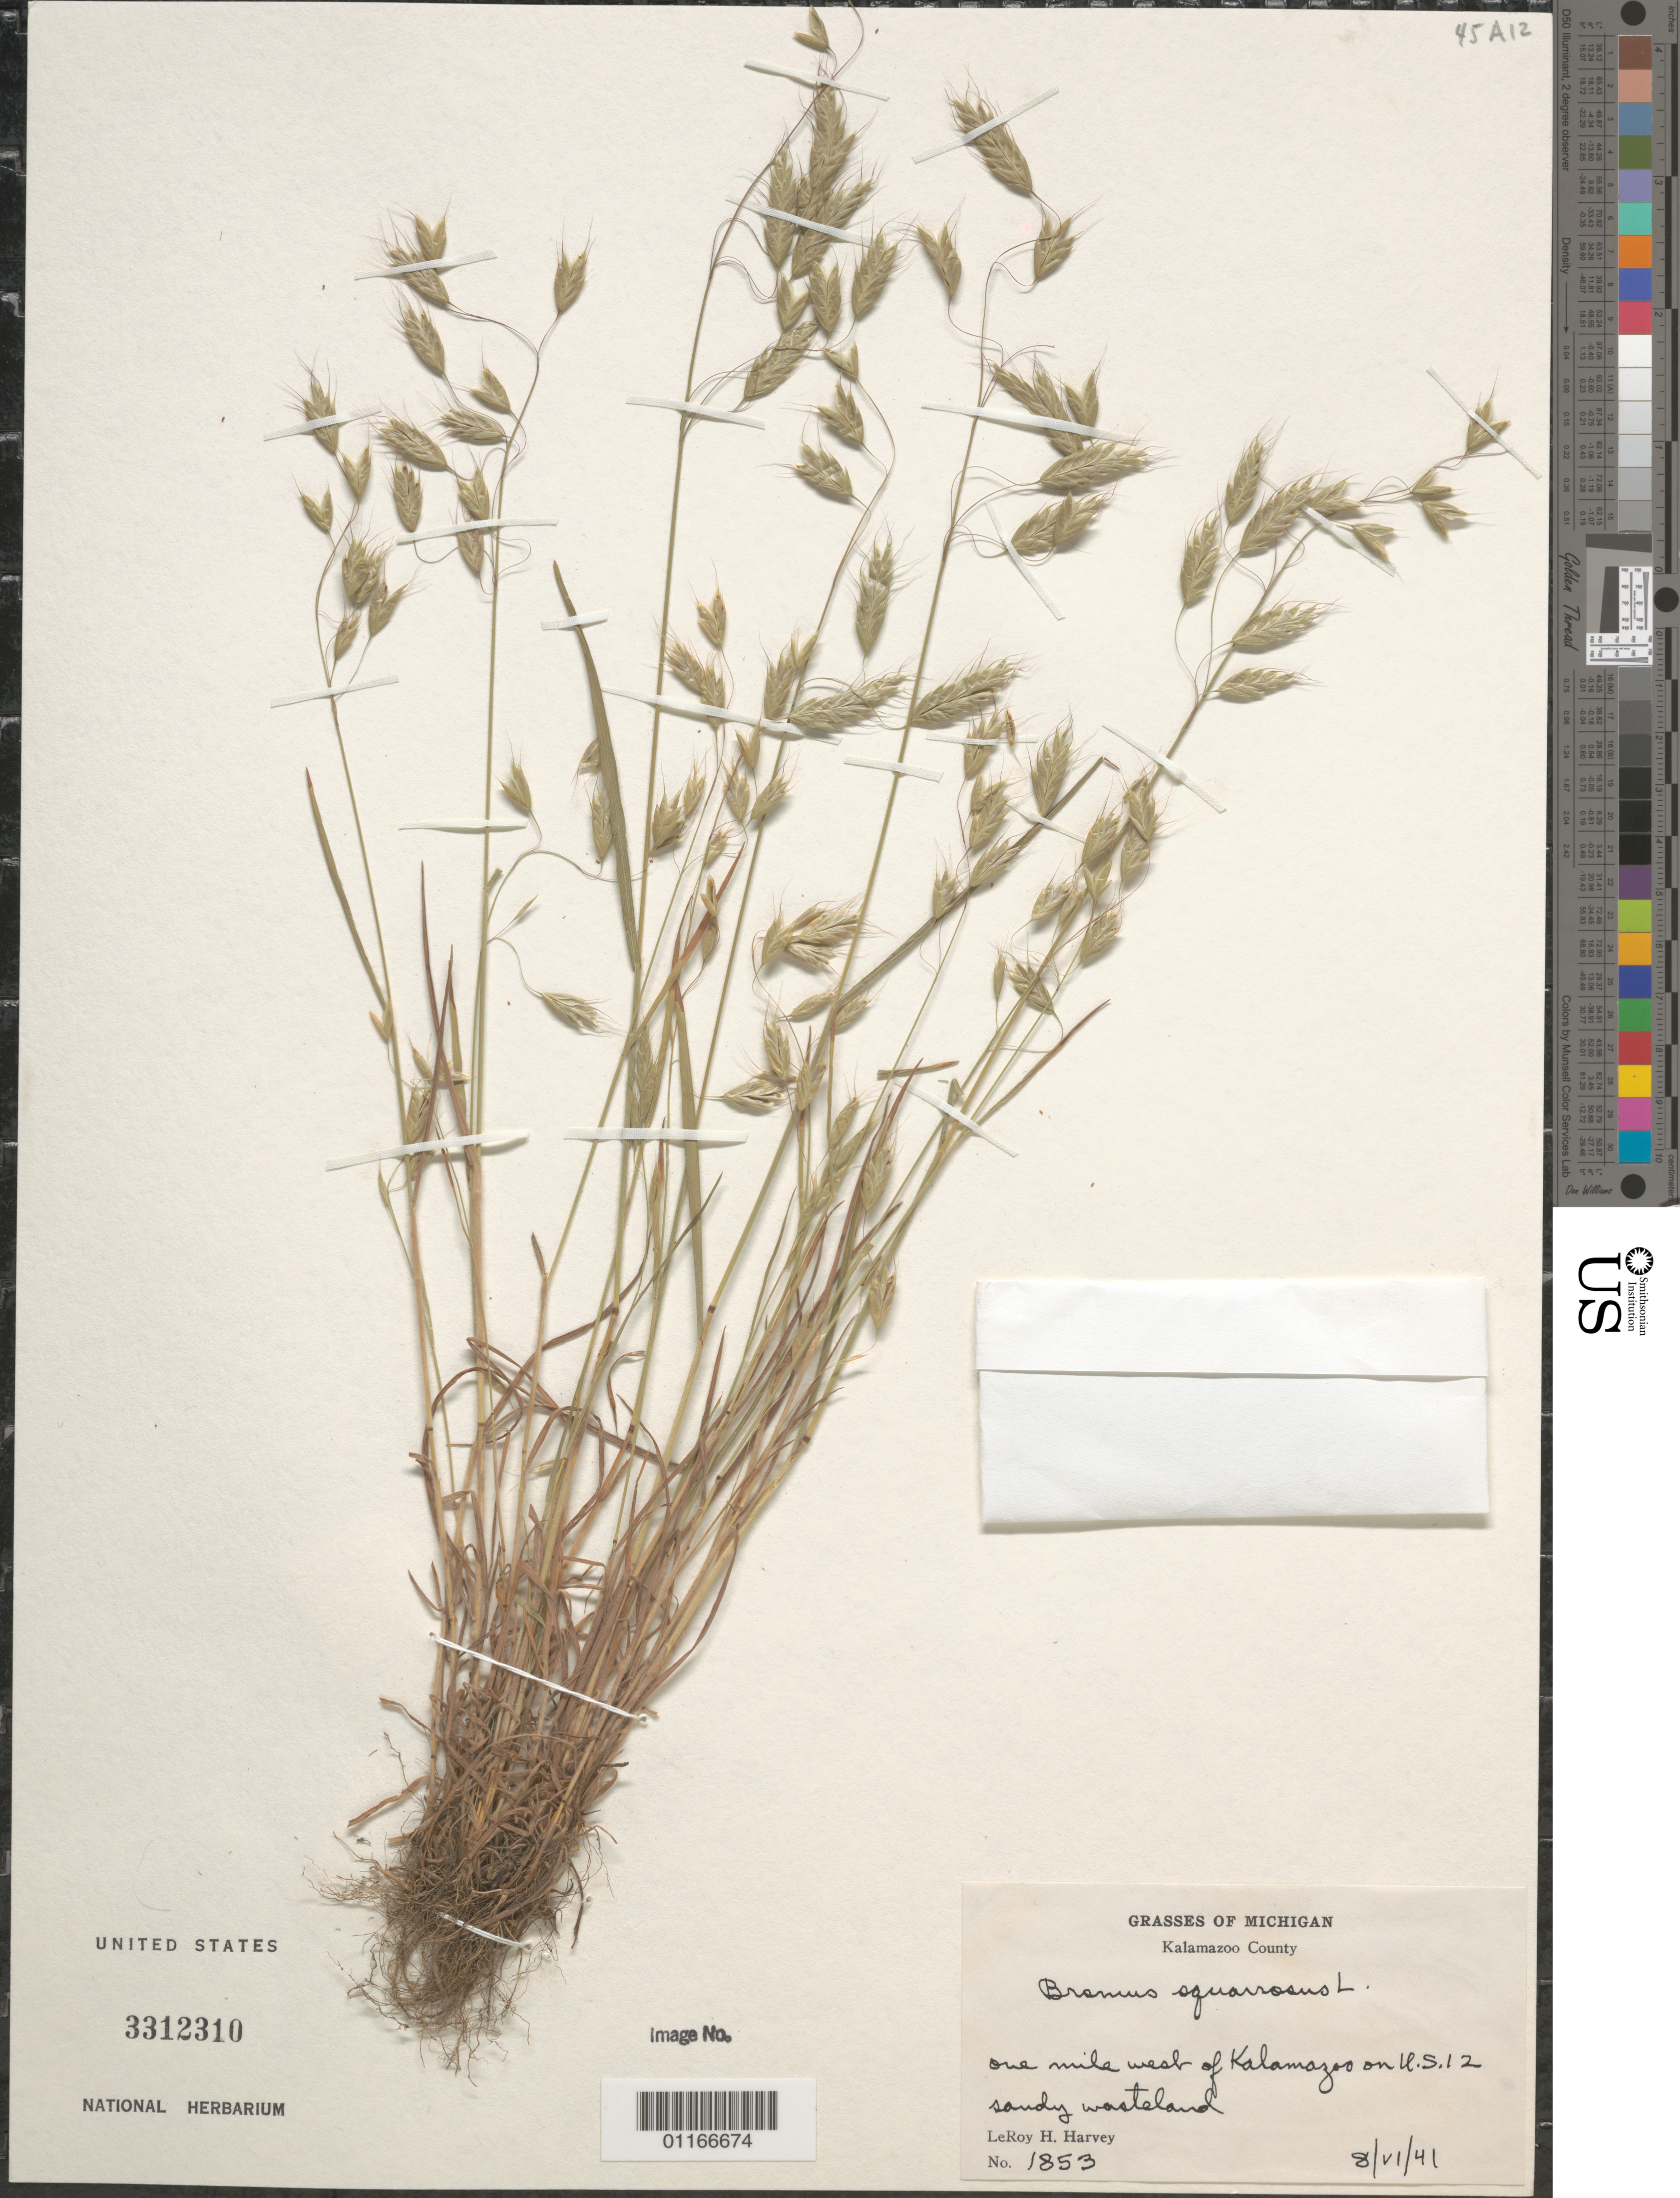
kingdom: Plantae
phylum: Tracheophyta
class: Liliopsida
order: Poales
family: Poaceae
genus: Bromus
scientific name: Bromus squarrosus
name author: L.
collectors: L. H. Harvey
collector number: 1853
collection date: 1941-06-08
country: United States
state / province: Michigan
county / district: Kalamazoo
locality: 1 mile W of Kalamazoo on US 12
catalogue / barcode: US 3312310